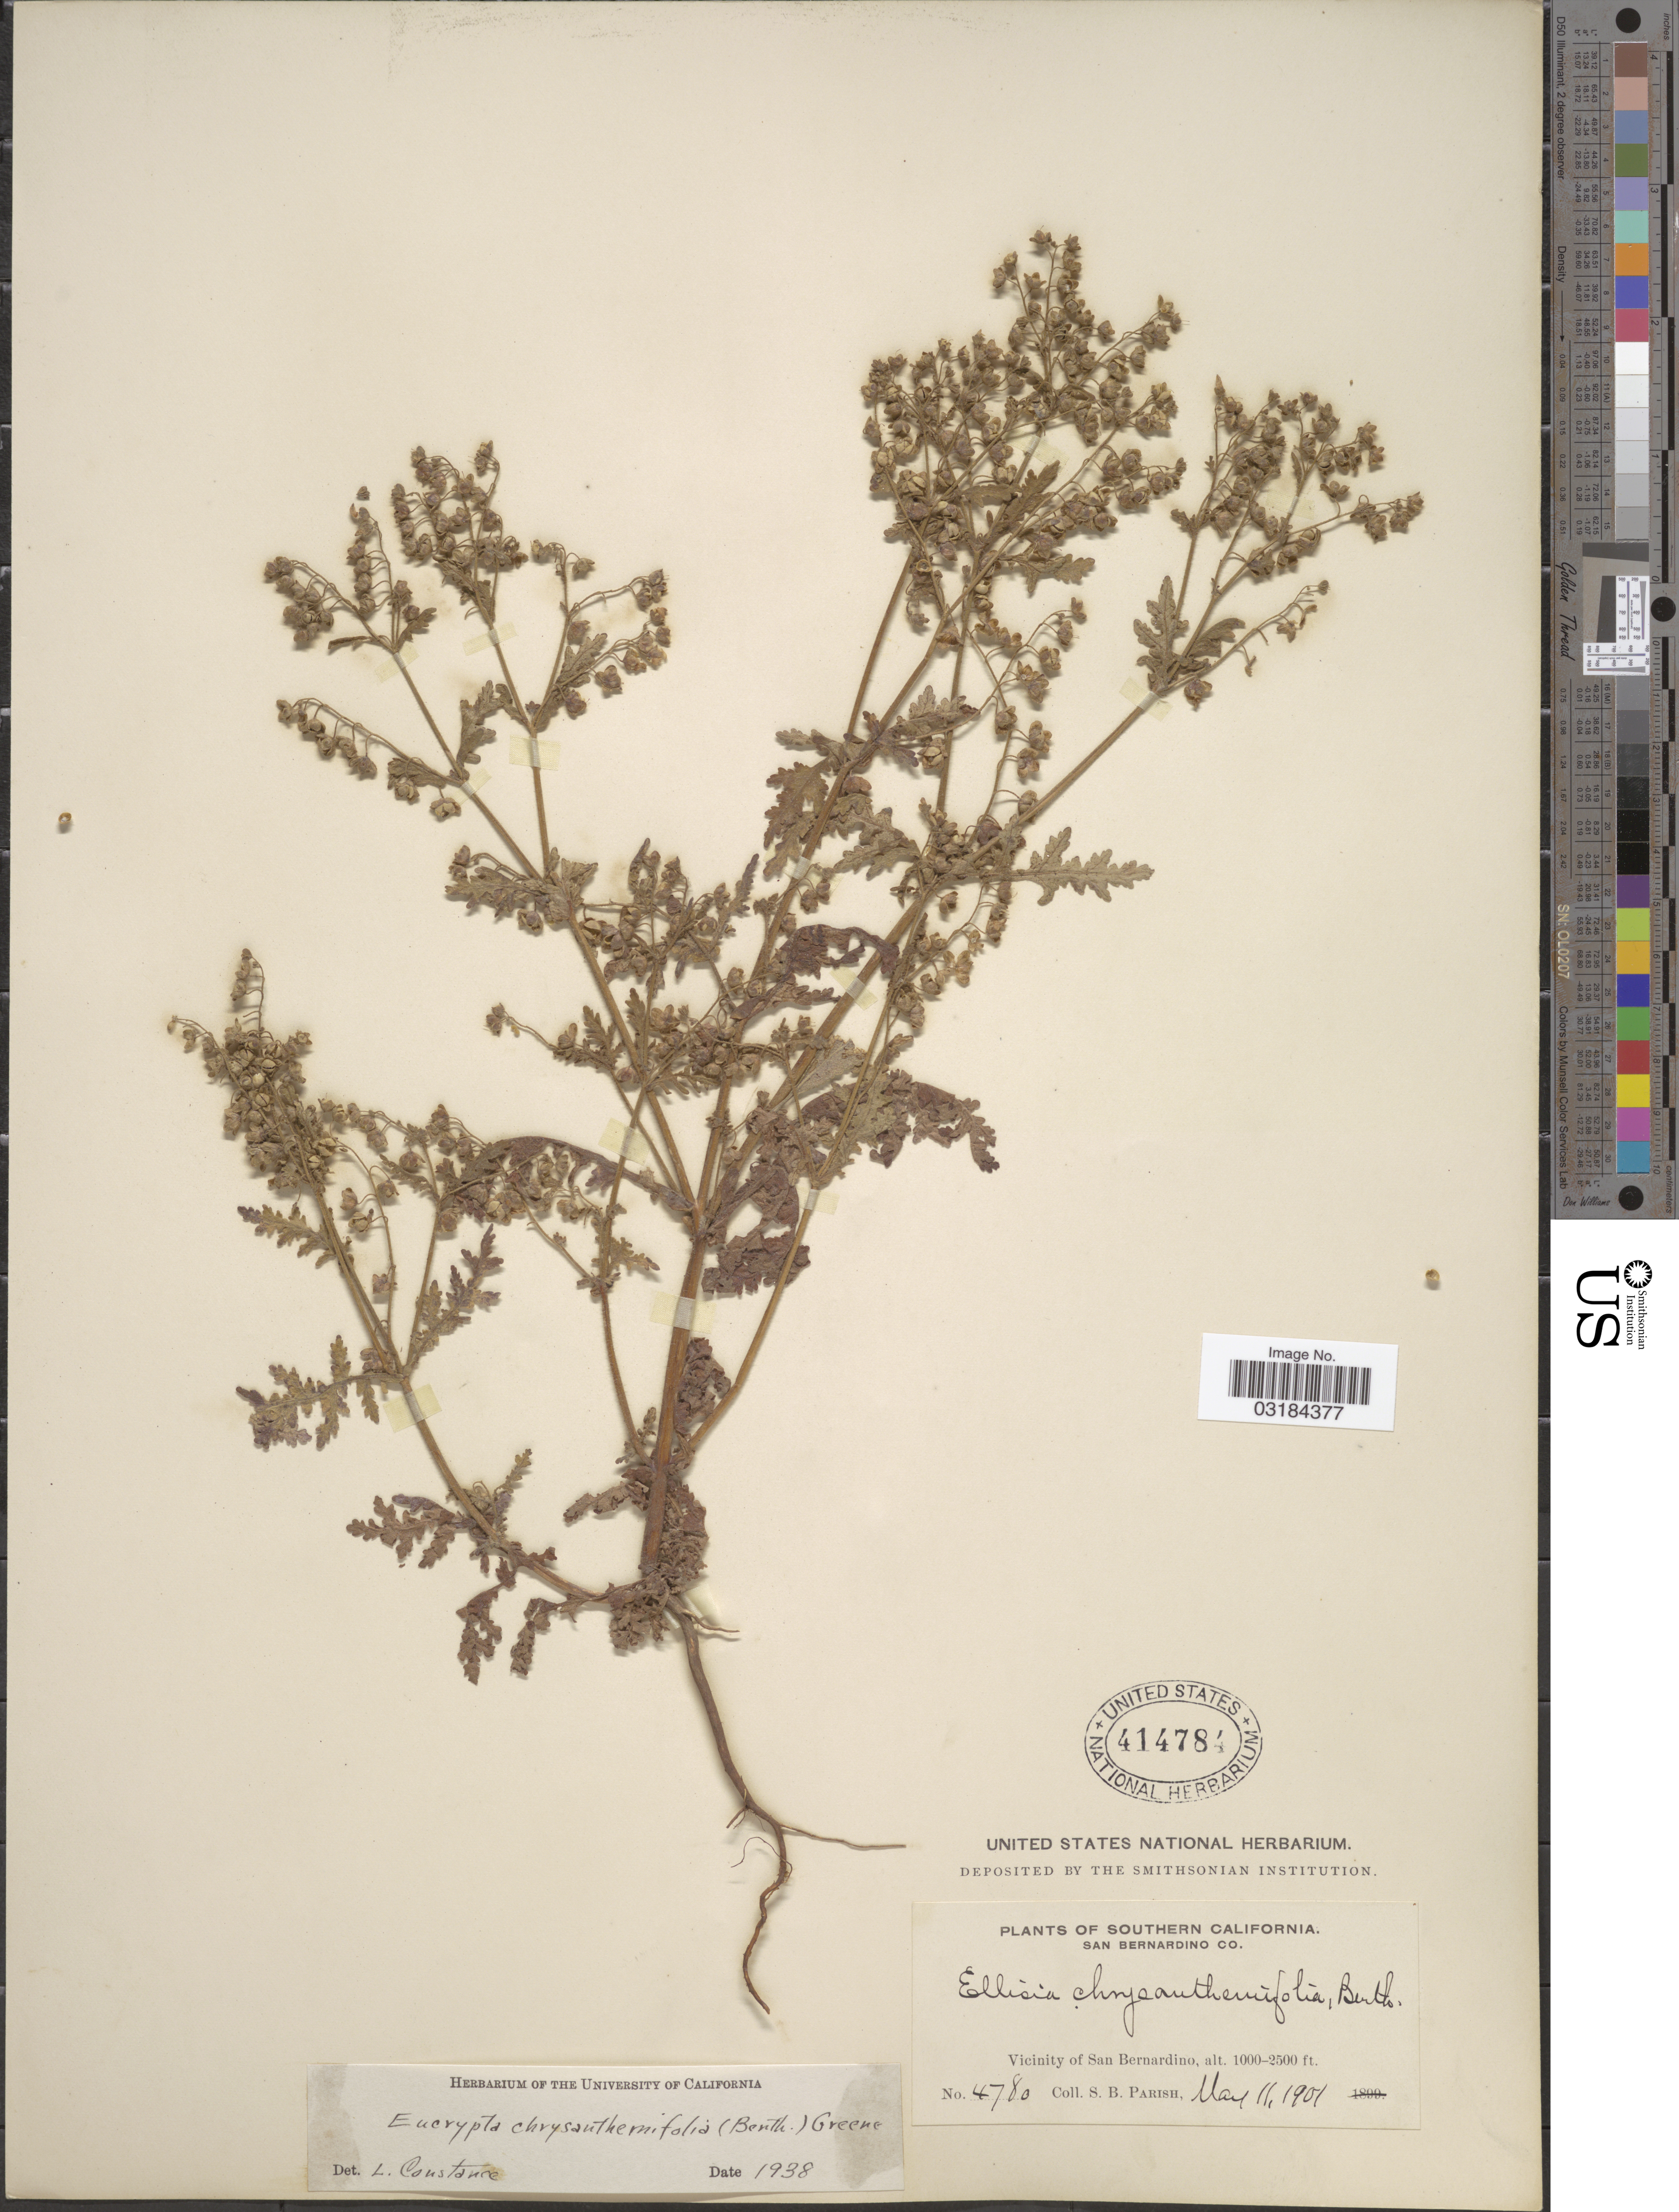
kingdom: Plantae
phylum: Tracheophyta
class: Magnoliopsida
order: Boraginales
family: Hydrophyllaceae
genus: Eucrypta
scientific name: Eucrypta chrysanthemifolia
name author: (Benth.) Greene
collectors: S. B. Parish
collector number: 4780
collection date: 1901-05-11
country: United States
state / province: California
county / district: San Bernardino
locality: Southern California, San Bernardino Co. Vicinity of San Bernardino.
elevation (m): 305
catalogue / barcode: US 414784